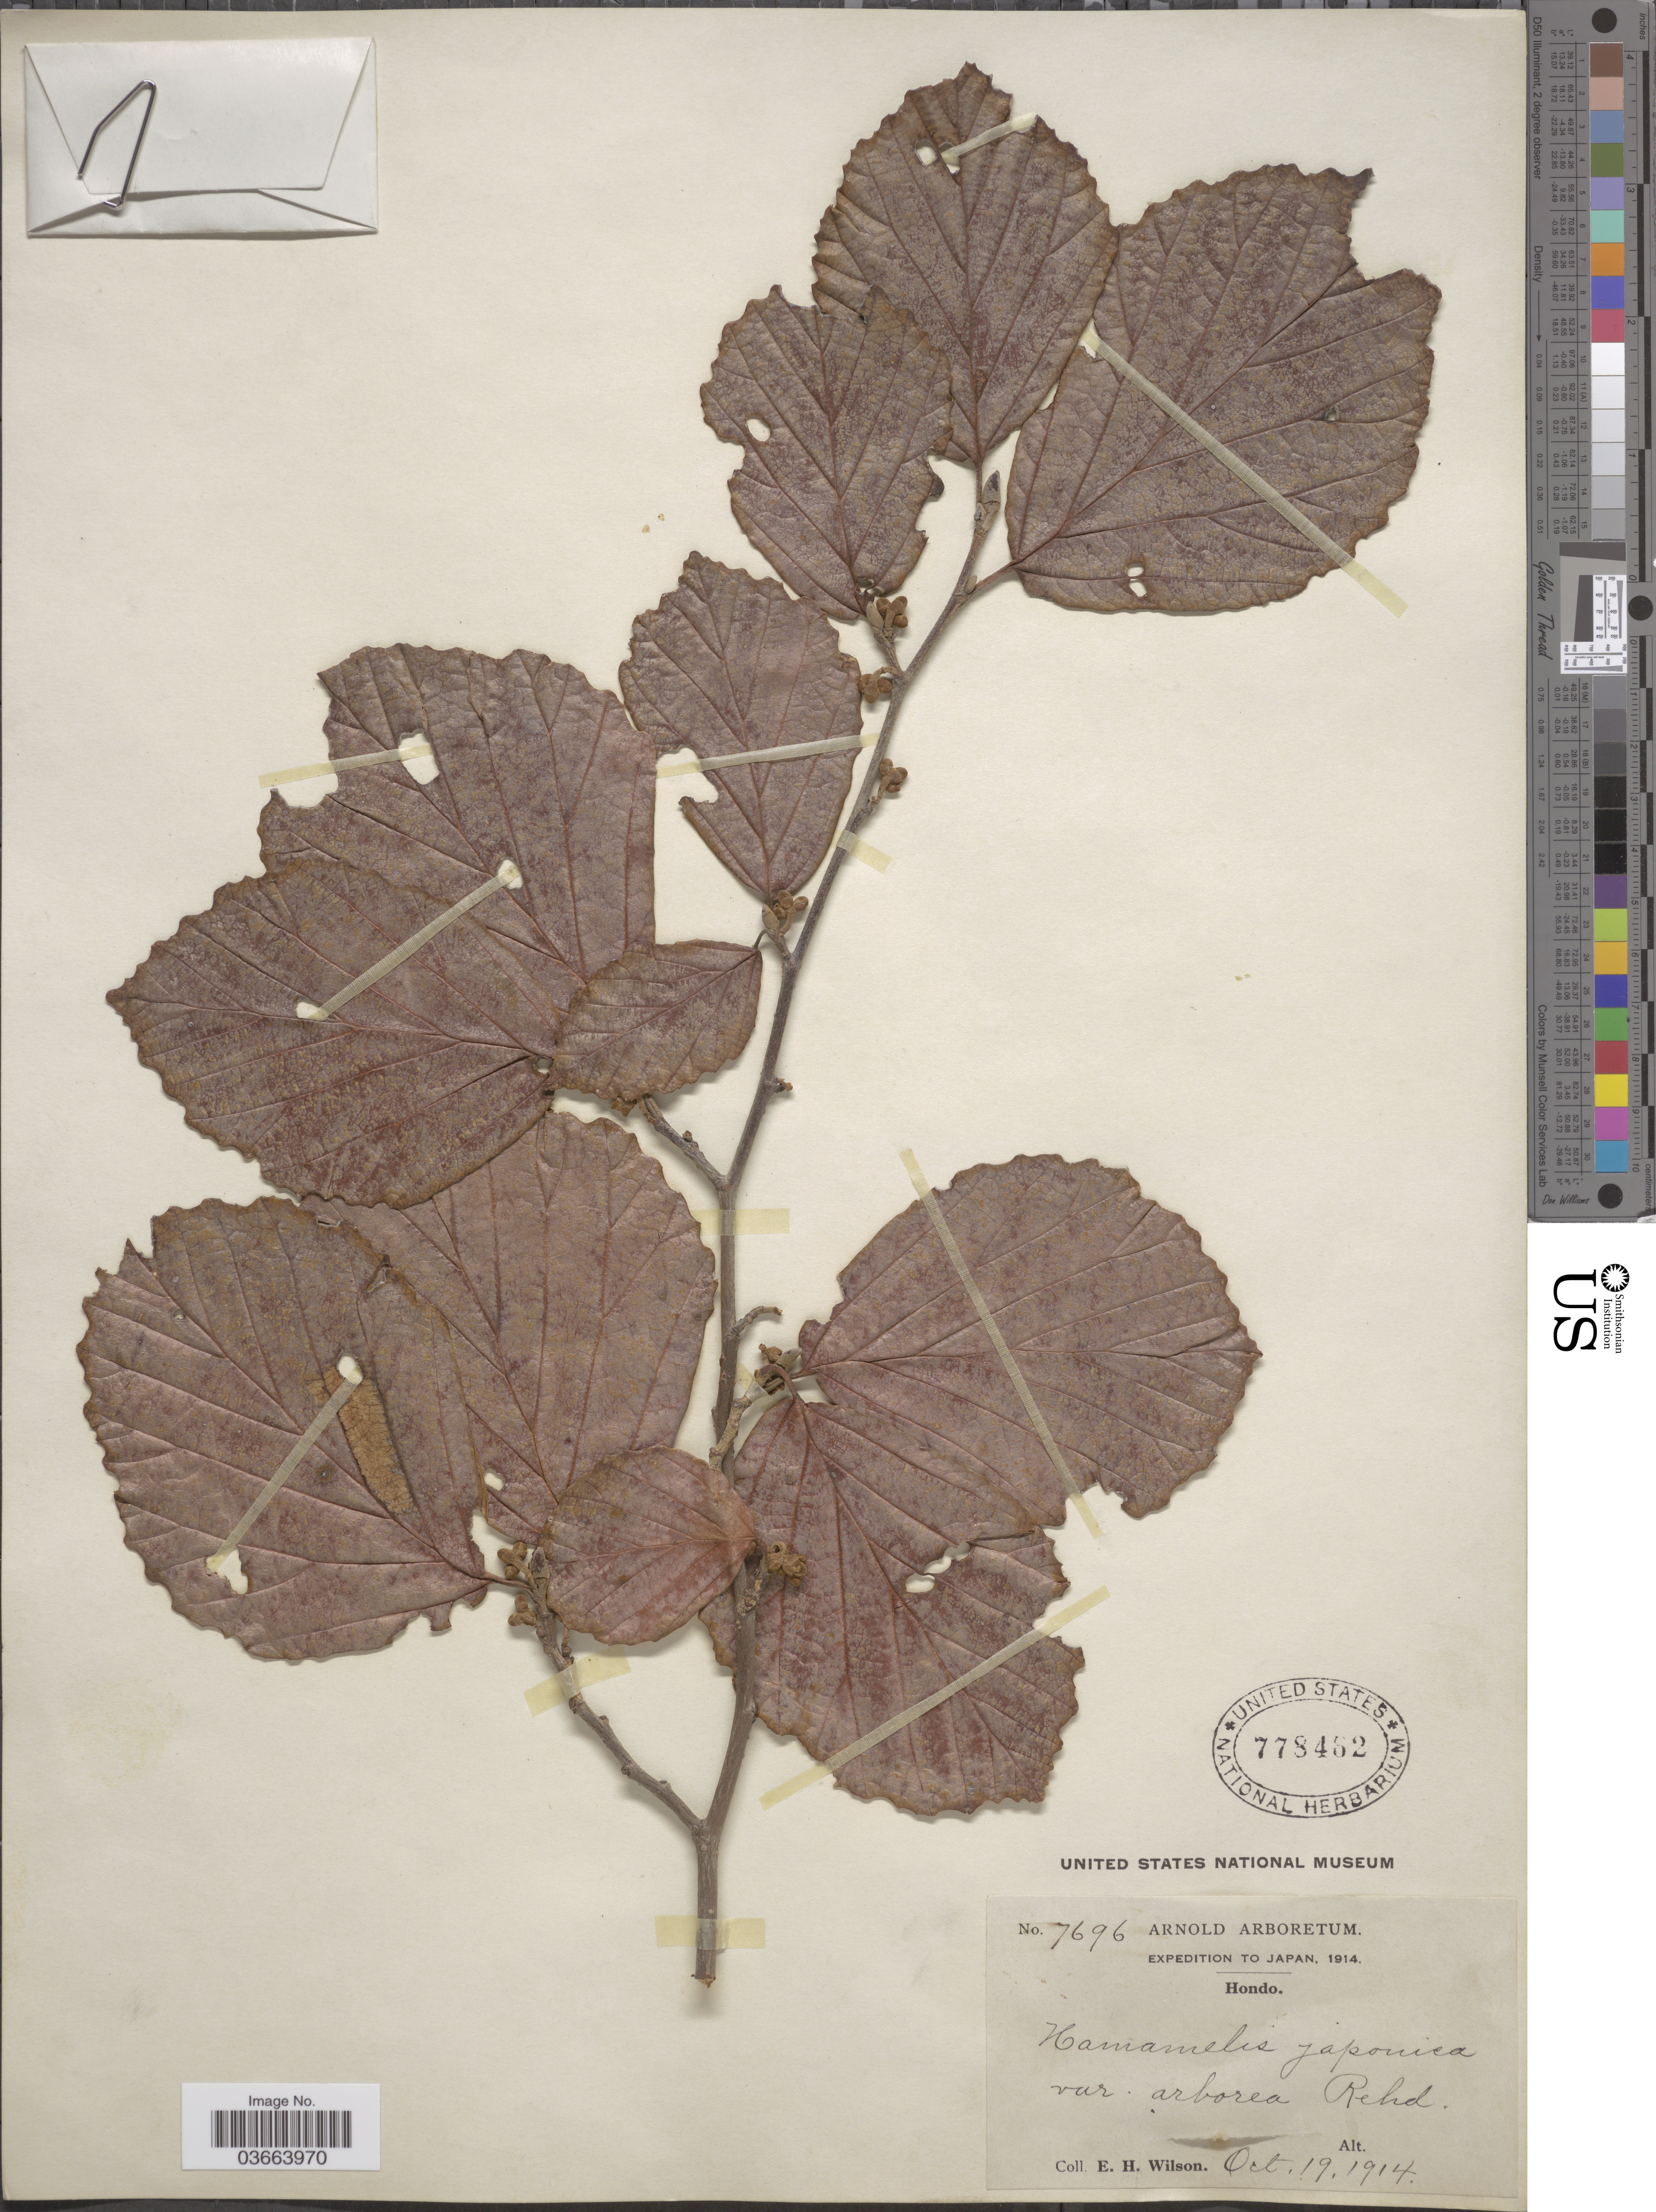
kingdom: Plantae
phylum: Tracheophyta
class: Magnoliopsida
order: Saxifragales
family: Hamamelidaceae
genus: Hamamelis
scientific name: Hamamelis japonica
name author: Siebold & Zucc.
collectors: E. Wilson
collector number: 7696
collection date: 1914-10-19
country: Japan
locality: Hondo.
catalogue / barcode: US 778482